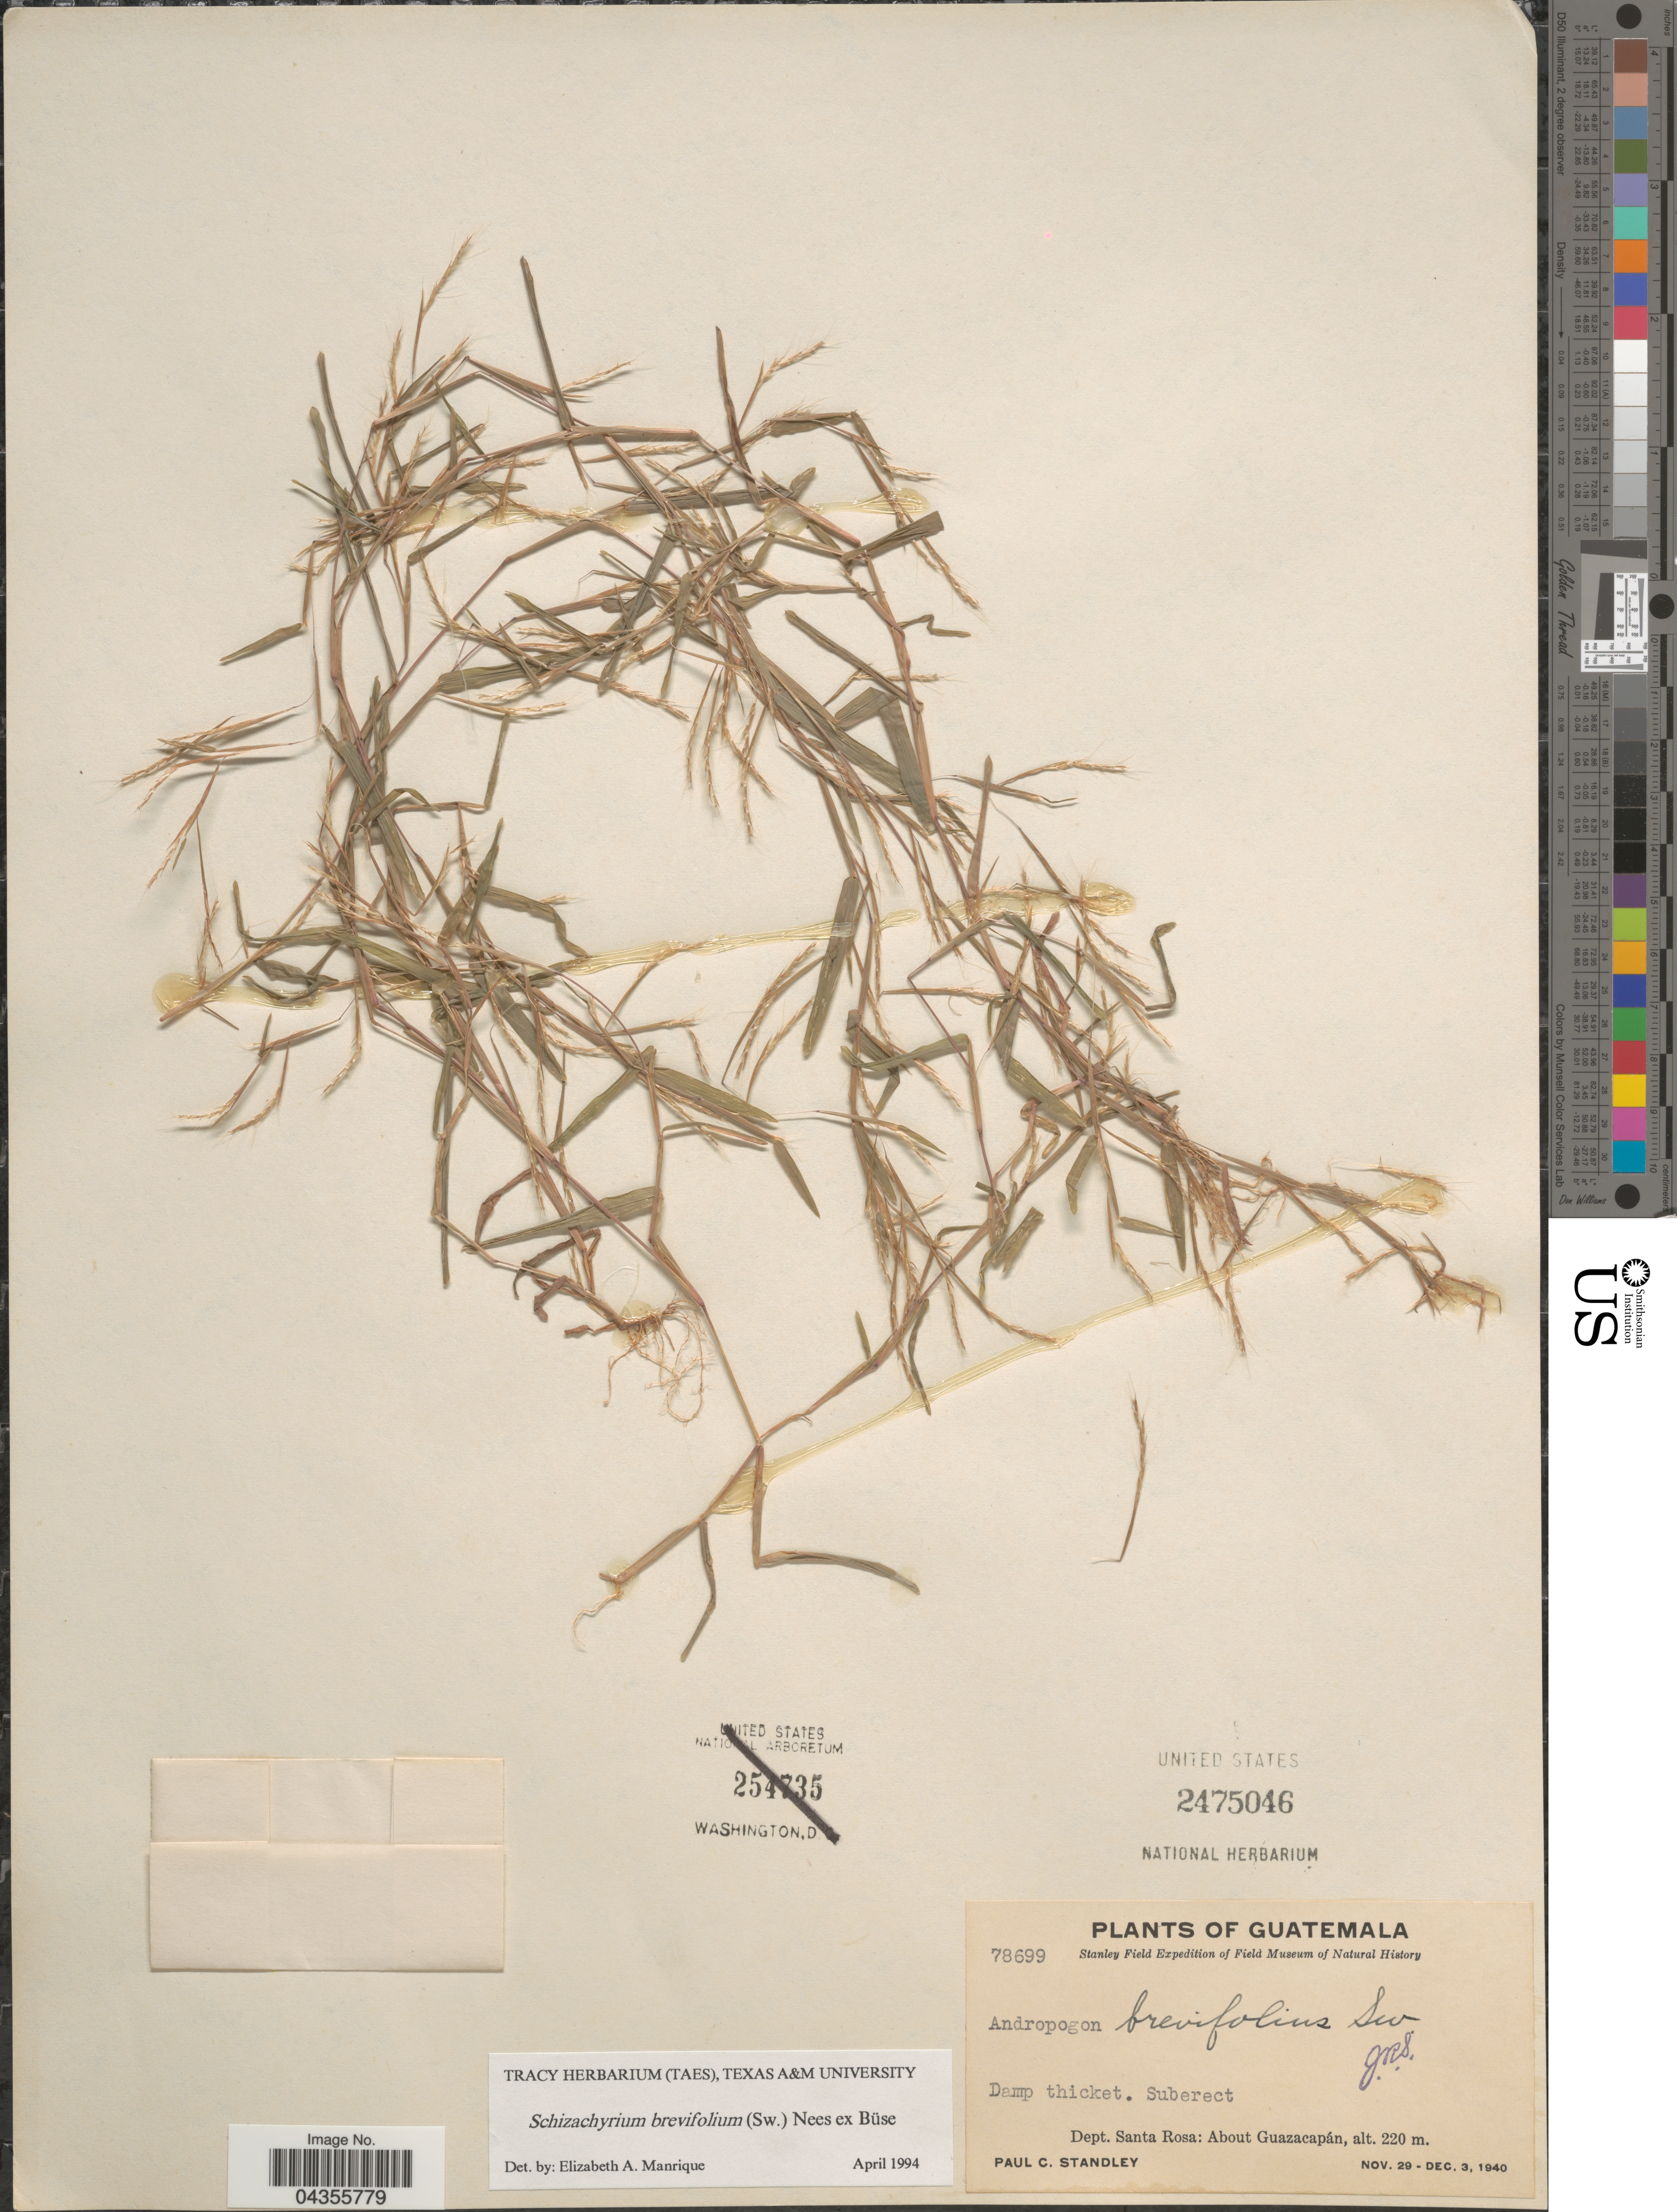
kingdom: Plantae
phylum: Tracheophyta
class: Liliopsida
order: Poales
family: Poaceae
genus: Schizachyrium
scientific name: Schizachyrium brevifolium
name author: (Sw.) Nees ex Büse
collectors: P. C. Standley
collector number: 78699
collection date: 1940-11-29/1940-12-03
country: Guatemala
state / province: Santa Rosa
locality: Stanley Field Expedition. Dept. Santa Rosa: About Guazacapán.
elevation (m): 220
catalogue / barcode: US 2475046